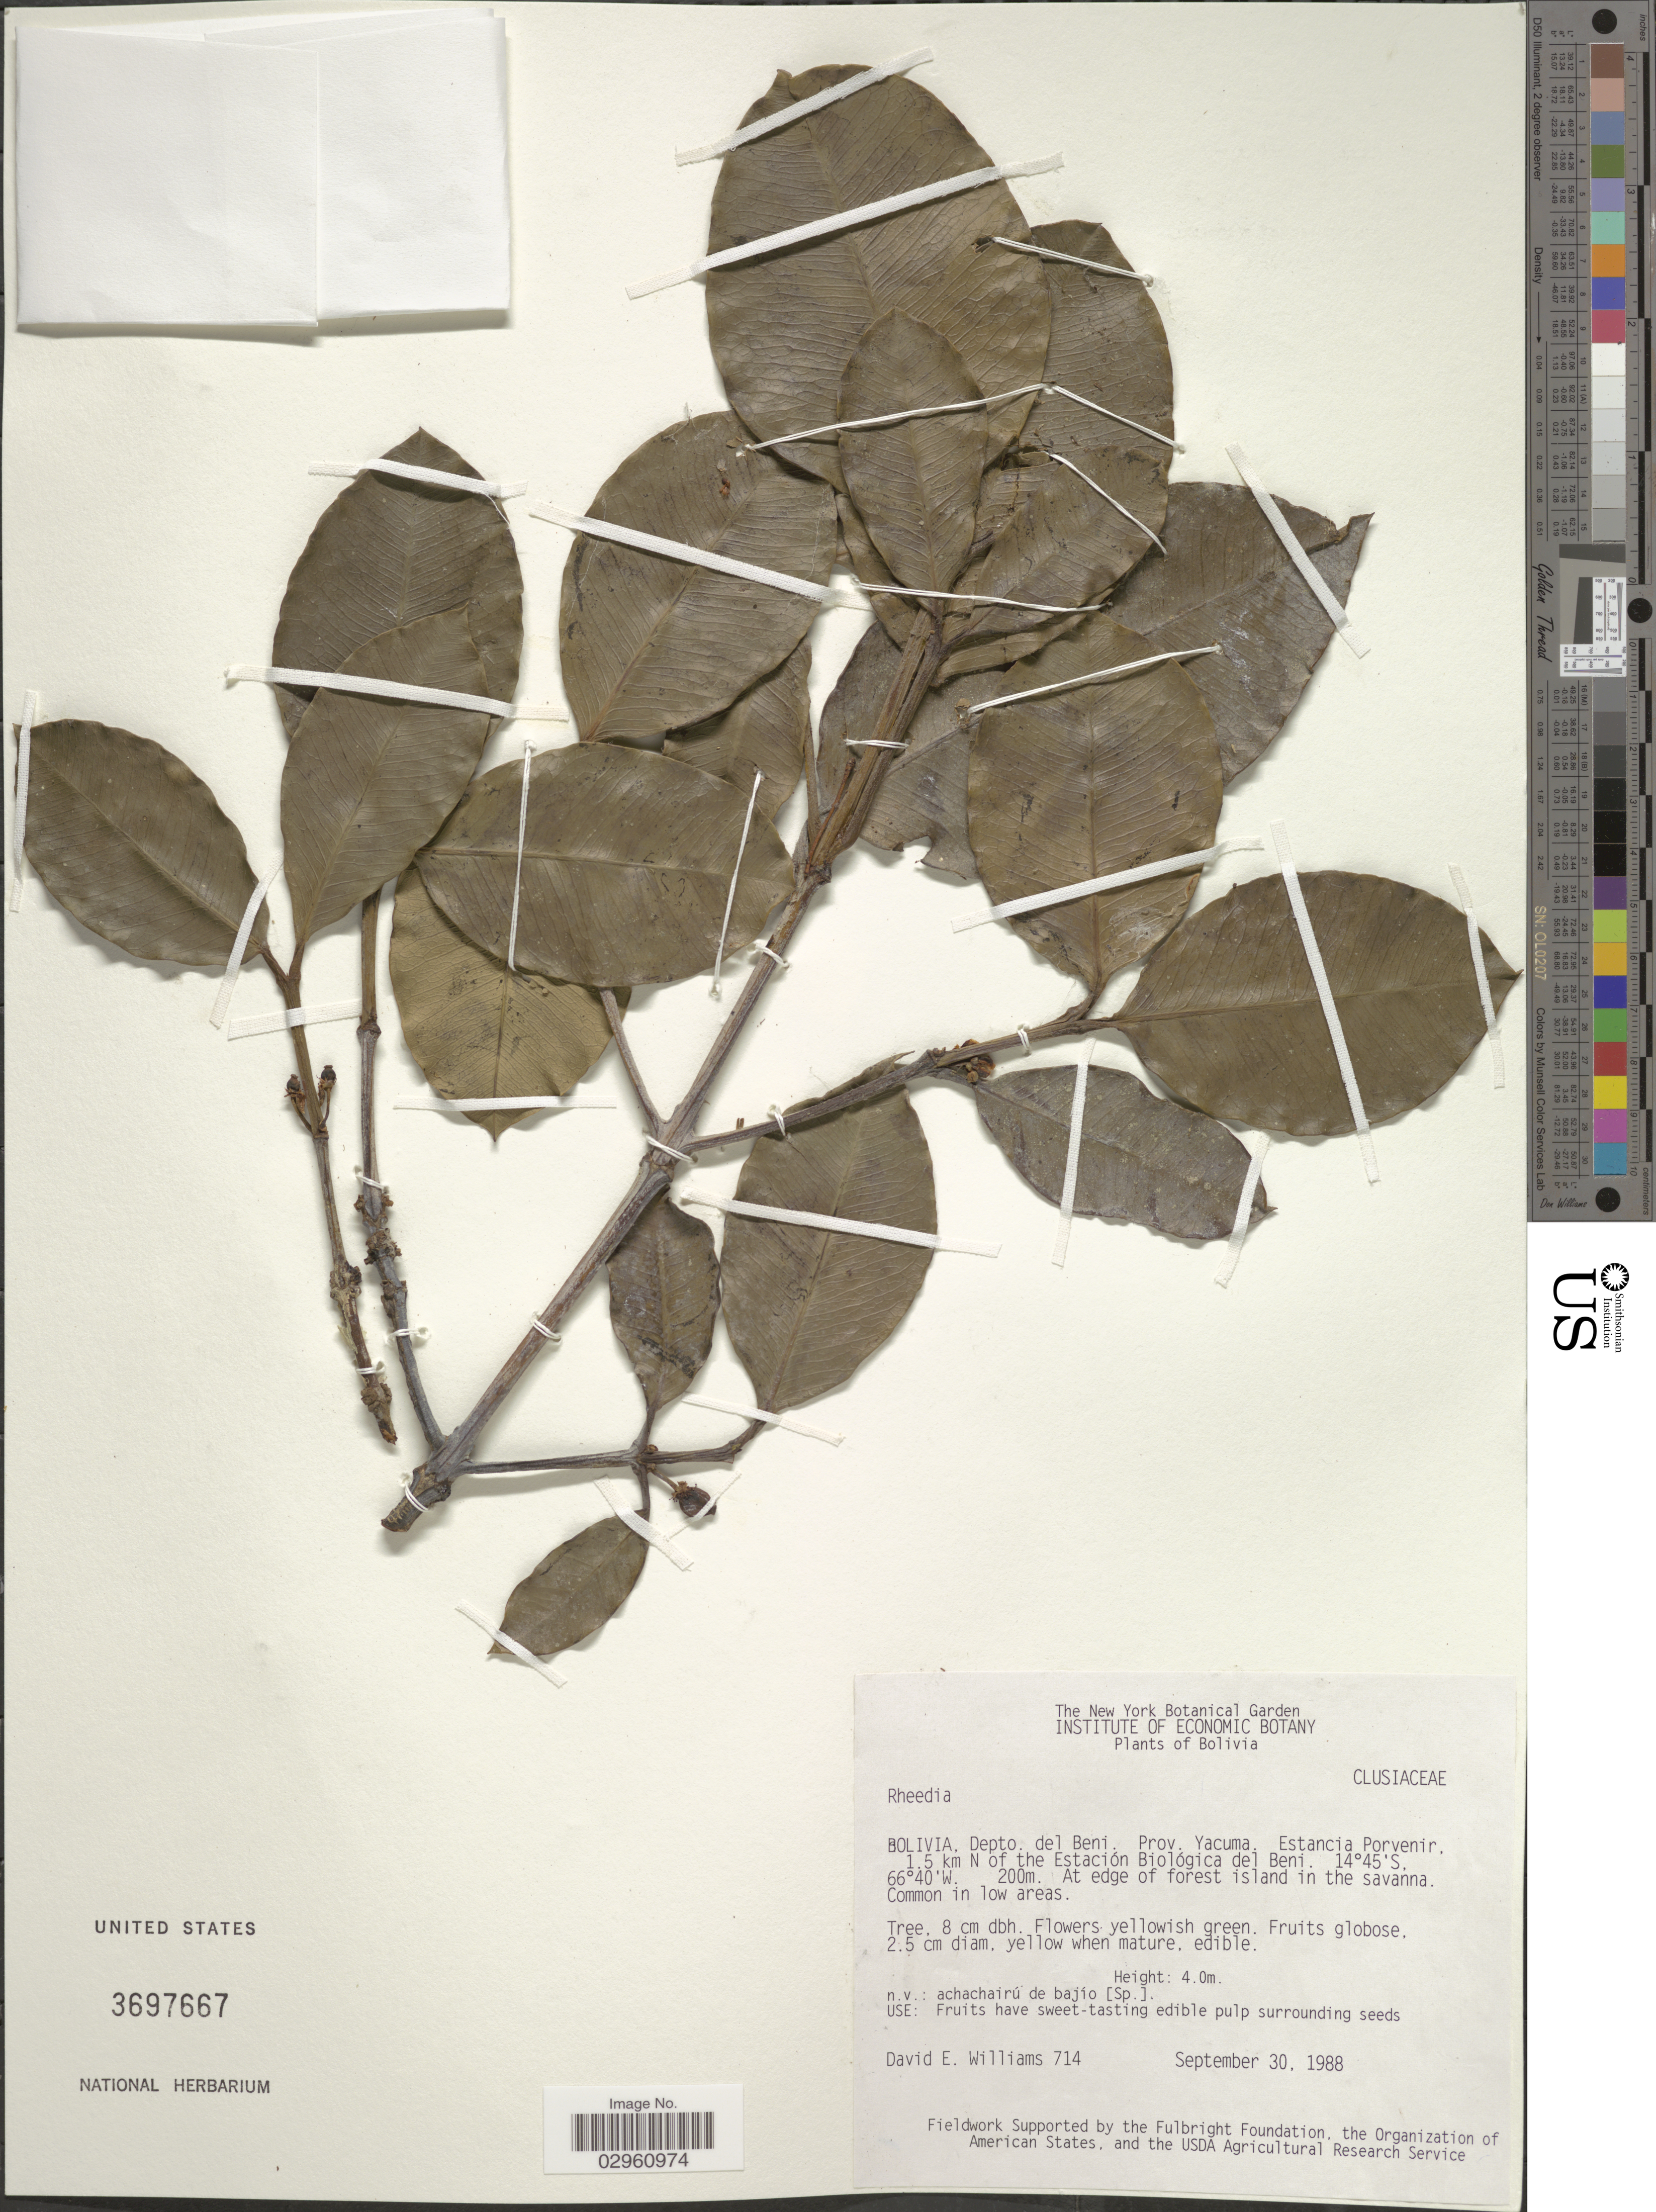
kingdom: Plantae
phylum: Tracheophyta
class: Magnoliopsida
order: Malpighiales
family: Clusiaceae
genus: Garcinia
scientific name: Garcinia sp.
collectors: D. E. Williams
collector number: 714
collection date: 1988-09-30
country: Bolivia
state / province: Beni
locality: Depto. del Beni. Prov. Yacuma. Estancia Porvenir. 1.5 km N of the Estación Biológica del Beni.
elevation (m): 200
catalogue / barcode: US 3697667